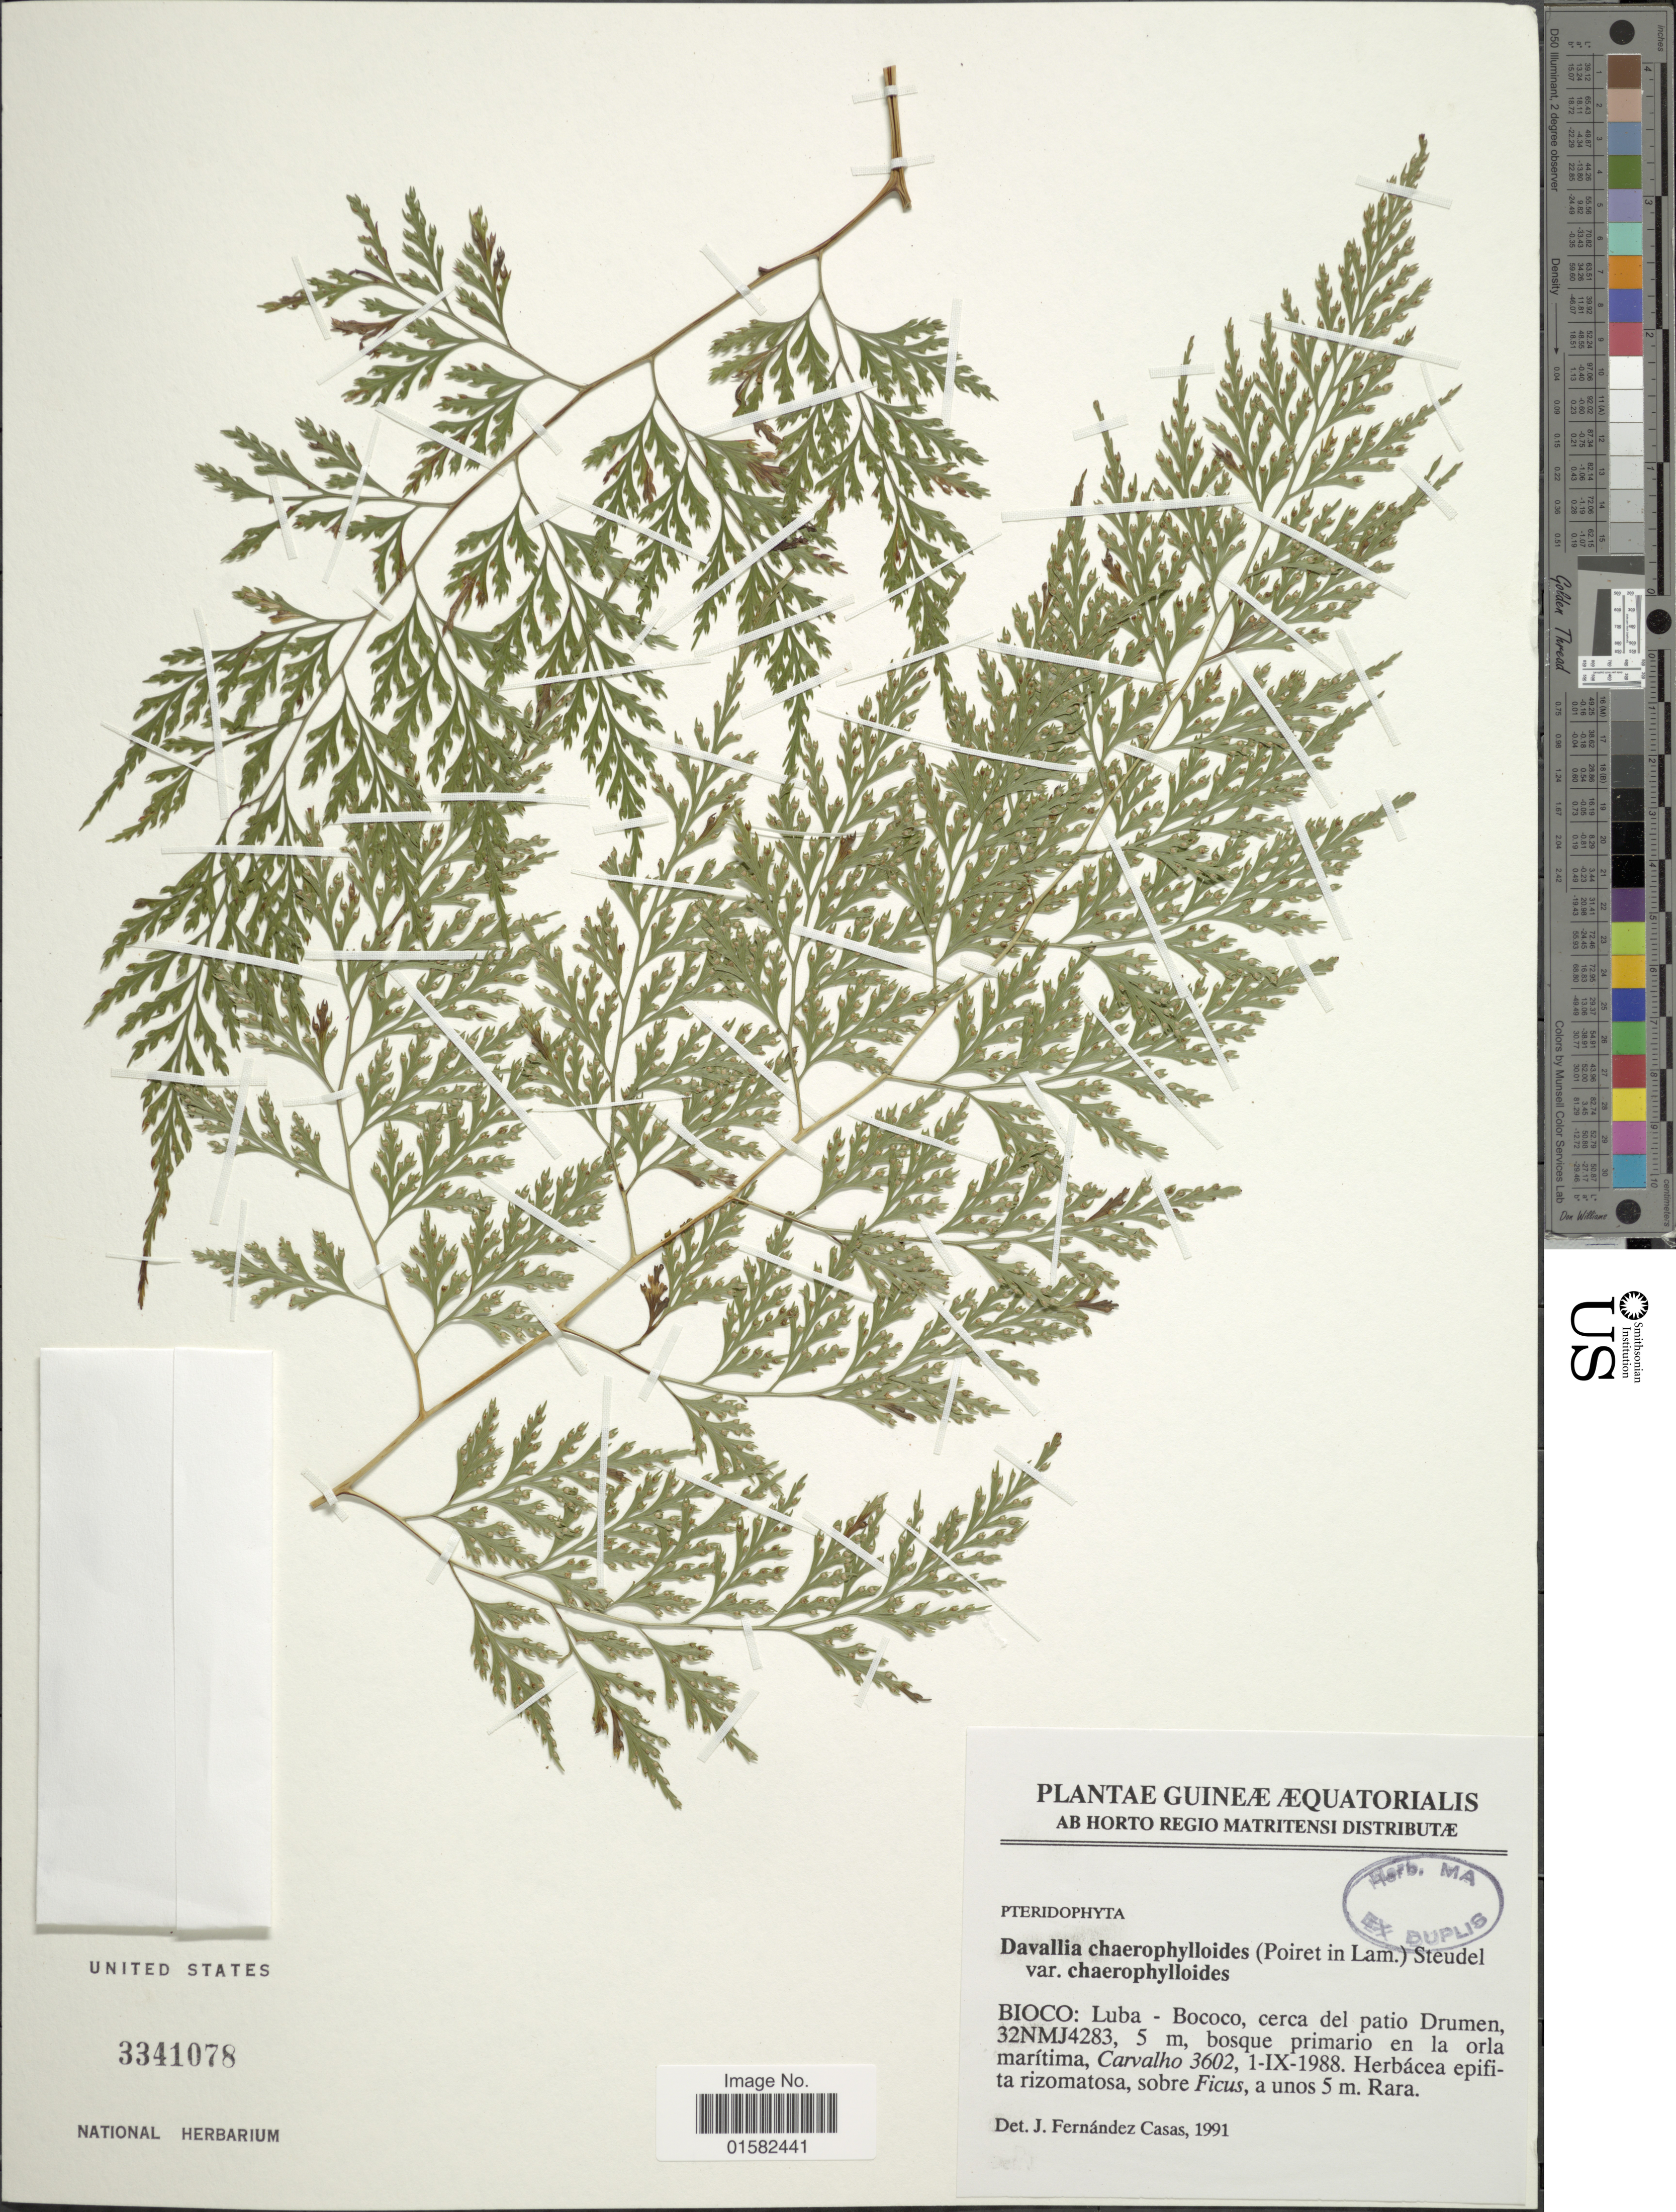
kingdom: Plantae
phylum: Tracheophyta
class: Polypodiopsida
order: Polypodiales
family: Davalliaceae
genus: Wibelia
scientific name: Wibelia chaerophylloides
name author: (Poir.) M. Kato & Tsutsumi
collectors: Carvalho, --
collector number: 3602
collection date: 1988-09-01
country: Equatorial Guinea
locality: Bioco, Luba,Bococo cera del patio Drumen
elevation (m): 2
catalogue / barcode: US 3341078